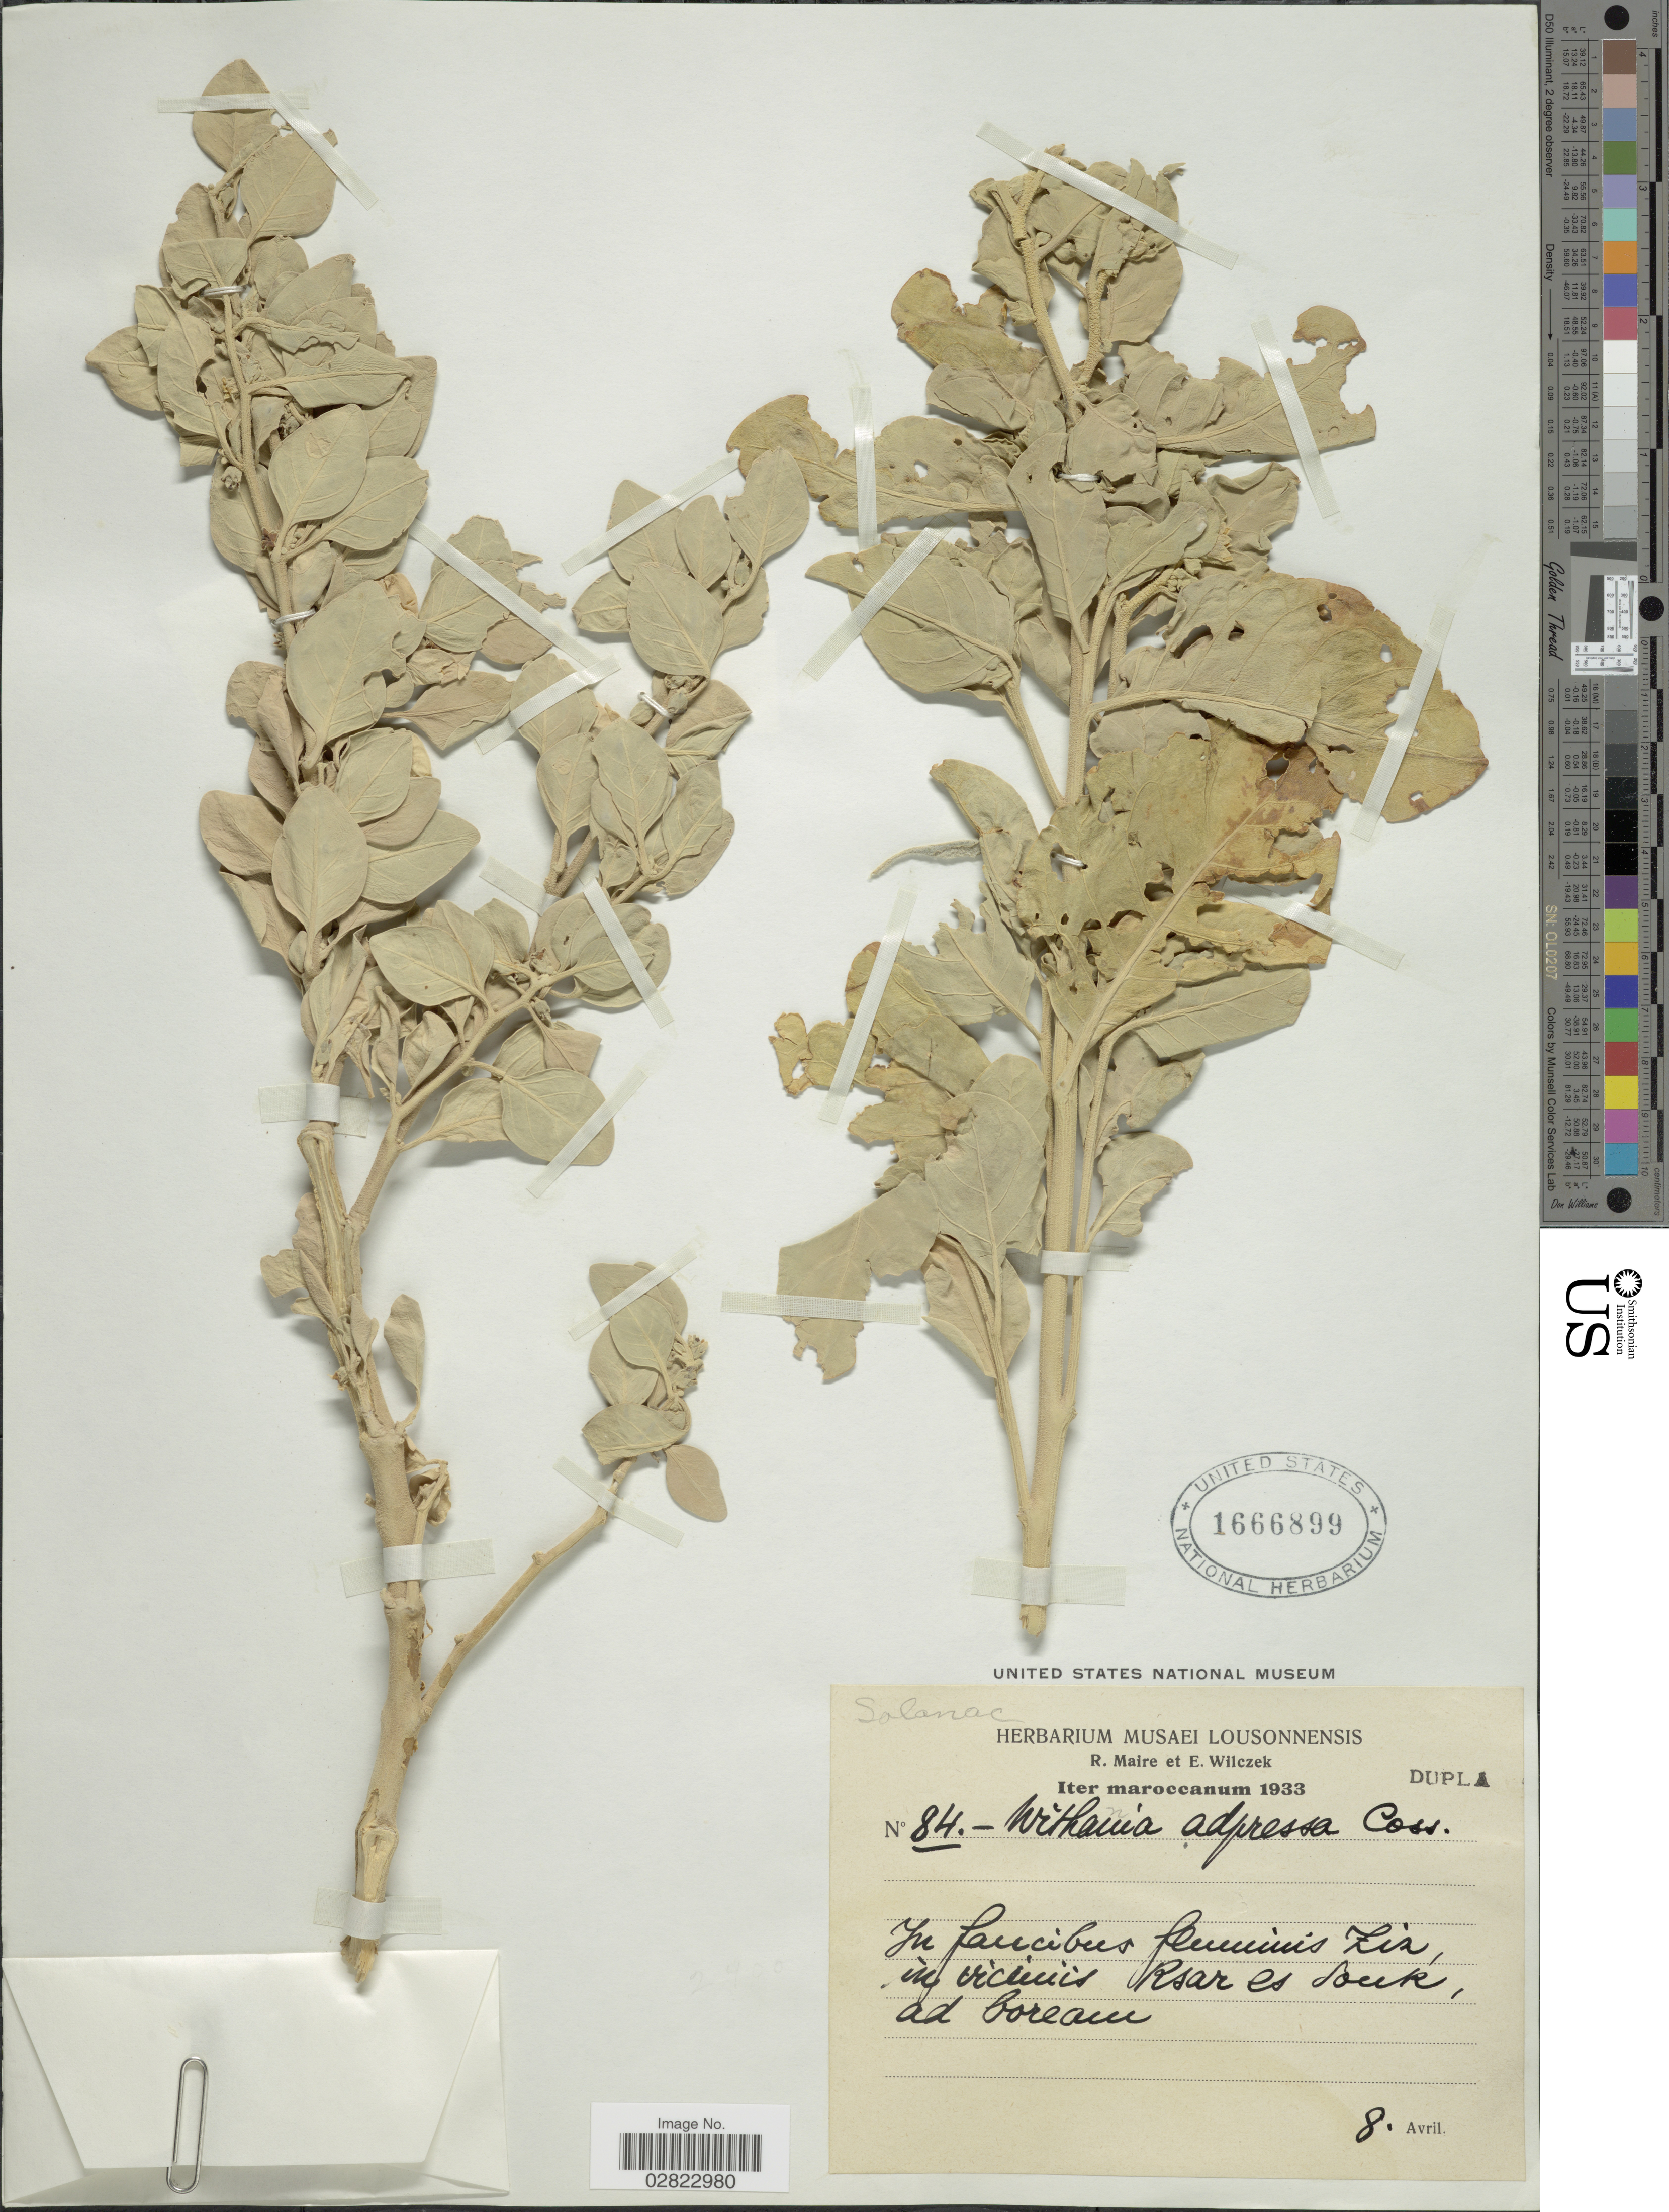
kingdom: Plantae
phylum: Tracheophyta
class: Magnoliopsida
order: Solanales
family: Solanaceae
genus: Withania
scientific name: Withania adpressa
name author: Coss.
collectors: R. C. Maire & E. Wilczek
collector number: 84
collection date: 1933-04-08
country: Morocco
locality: Maroccanum. In faucibus fluminis Ziz, in vicinis Ksar es Souk, ad boream.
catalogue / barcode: US 1666899